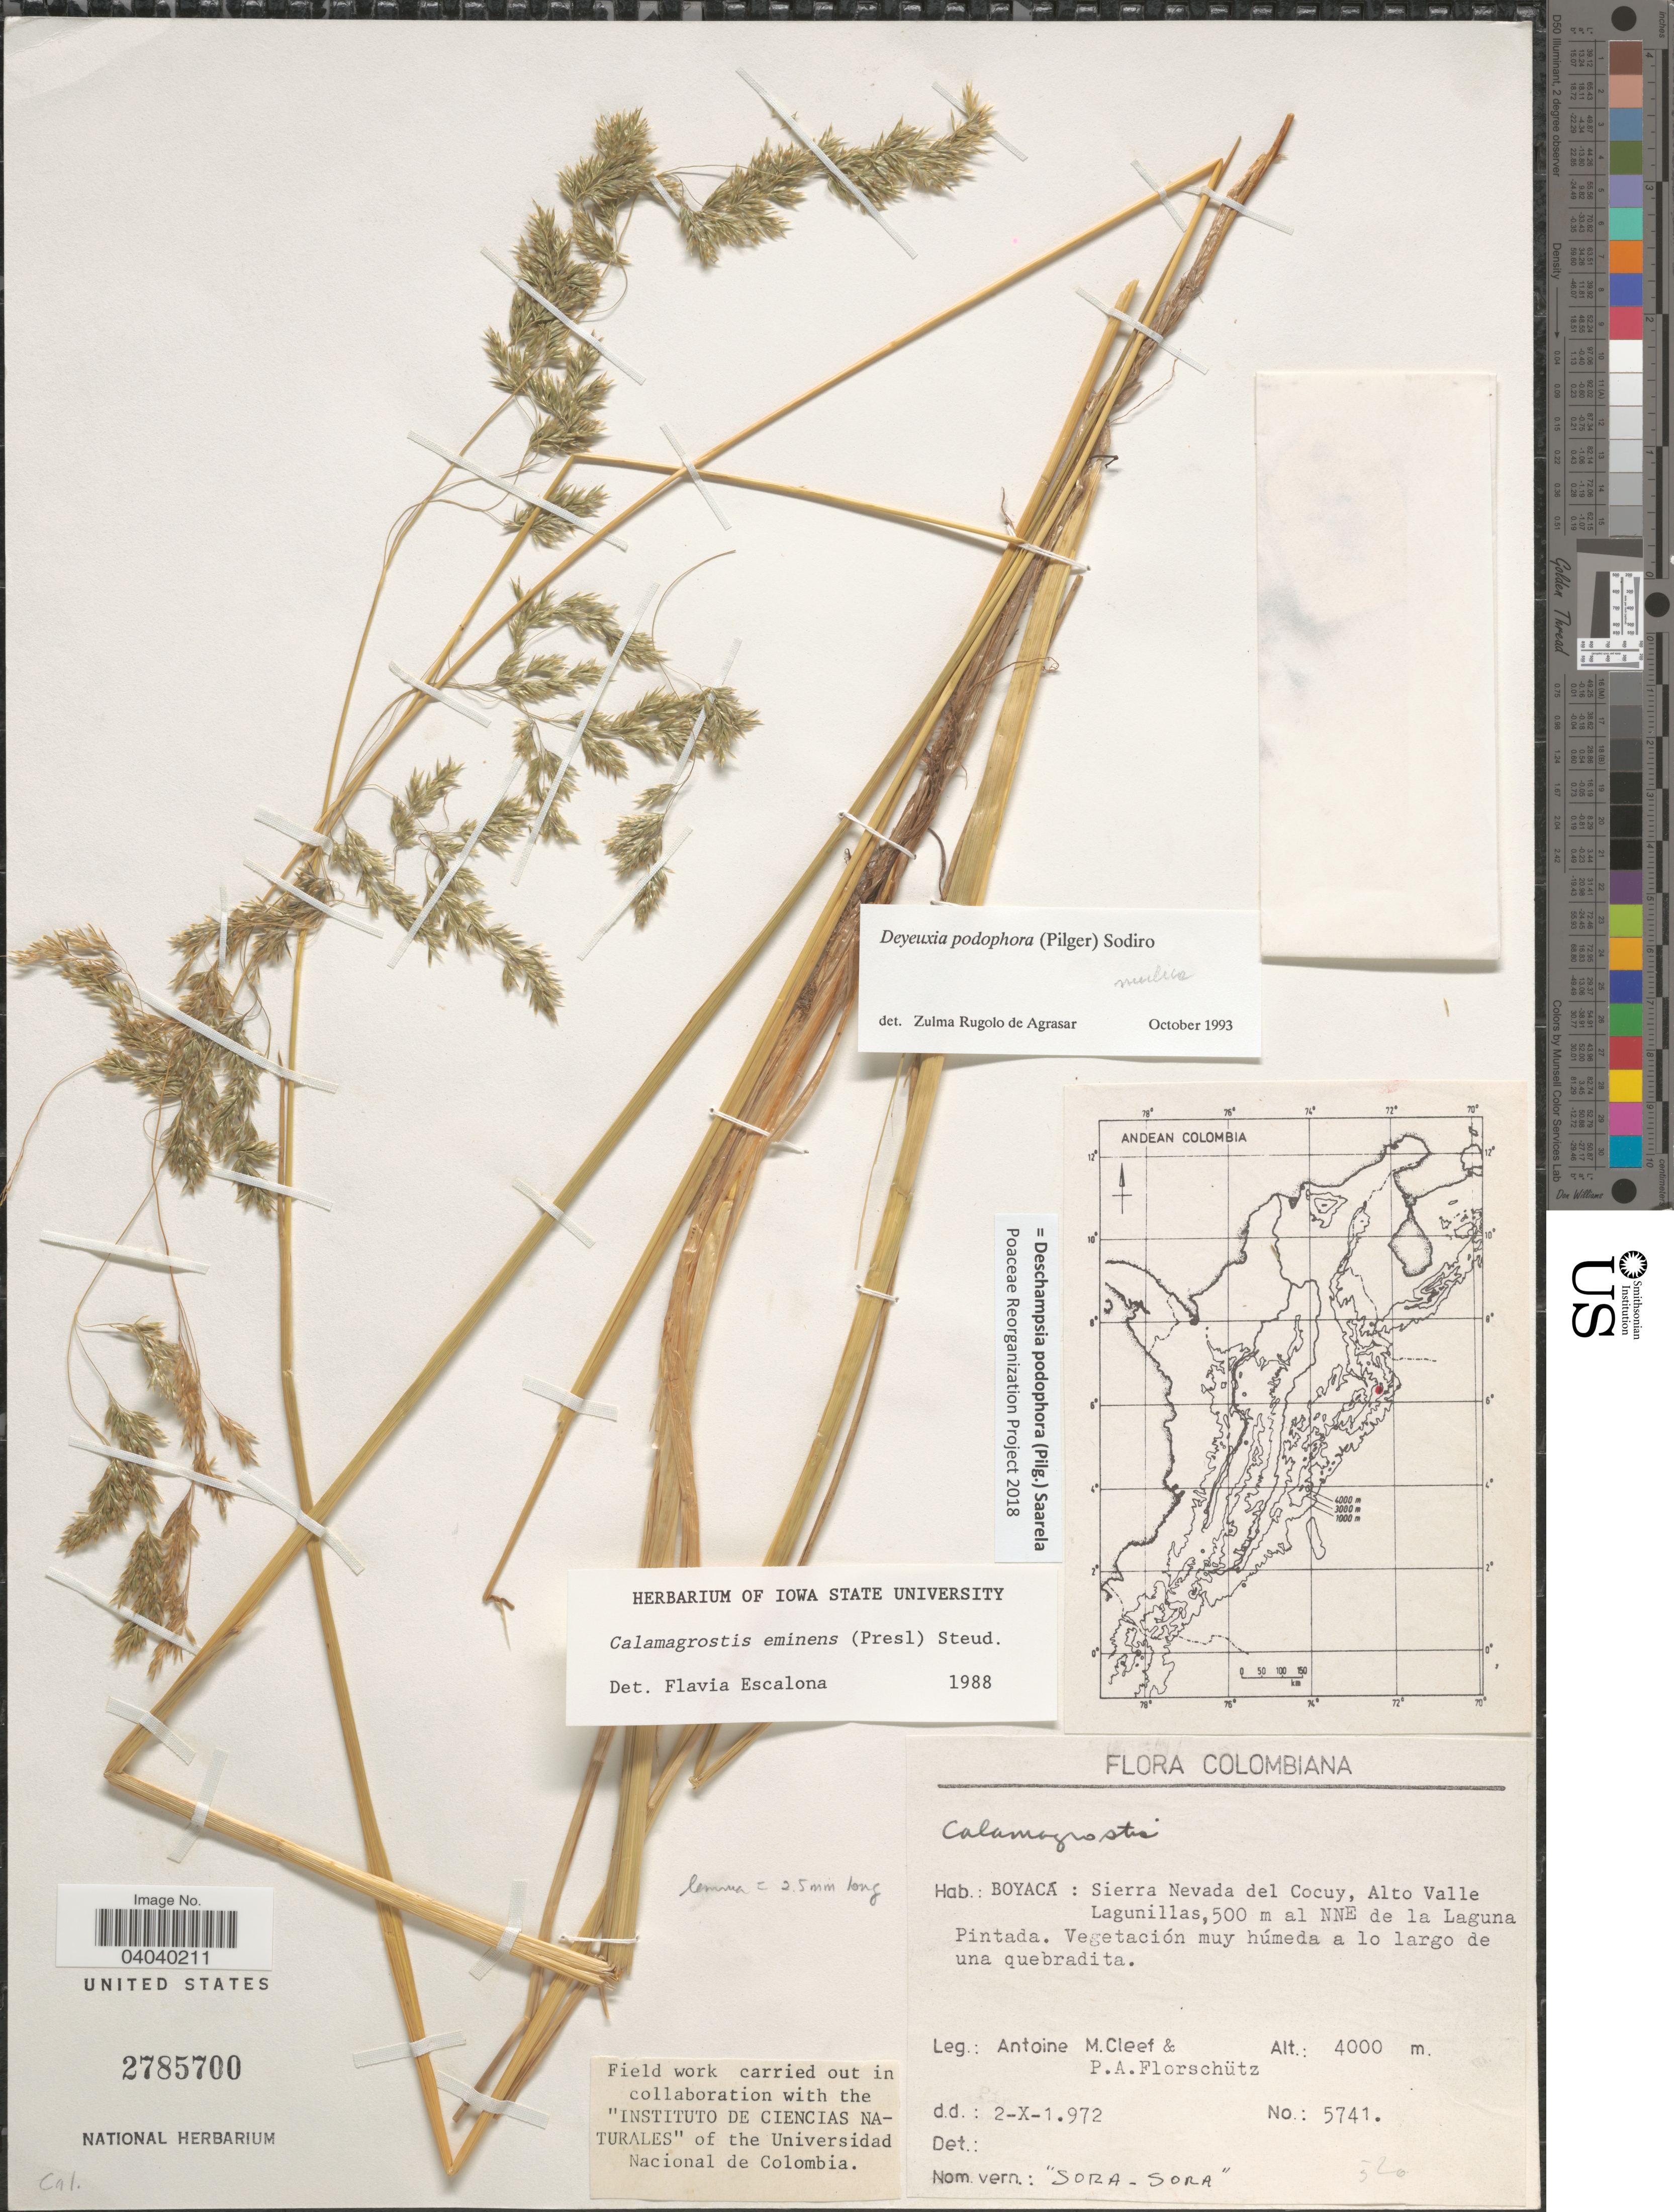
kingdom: Plantae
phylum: Tracheophyta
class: Liliopsida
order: Poales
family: Poaceae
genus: Deschampsia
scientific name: Deschampsia podophora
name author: (Pilg.) Saarela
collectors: A. M. Cleef & P. Florschütz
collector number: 5741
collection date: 1972-10-02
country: Colombia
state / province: Boyacá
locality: Sierra Nevada del Cocuy, Alto Valle Lagunillas, 500 m al NNE de la Laguna Pintada.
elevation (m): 4000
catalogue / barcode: US 2785700